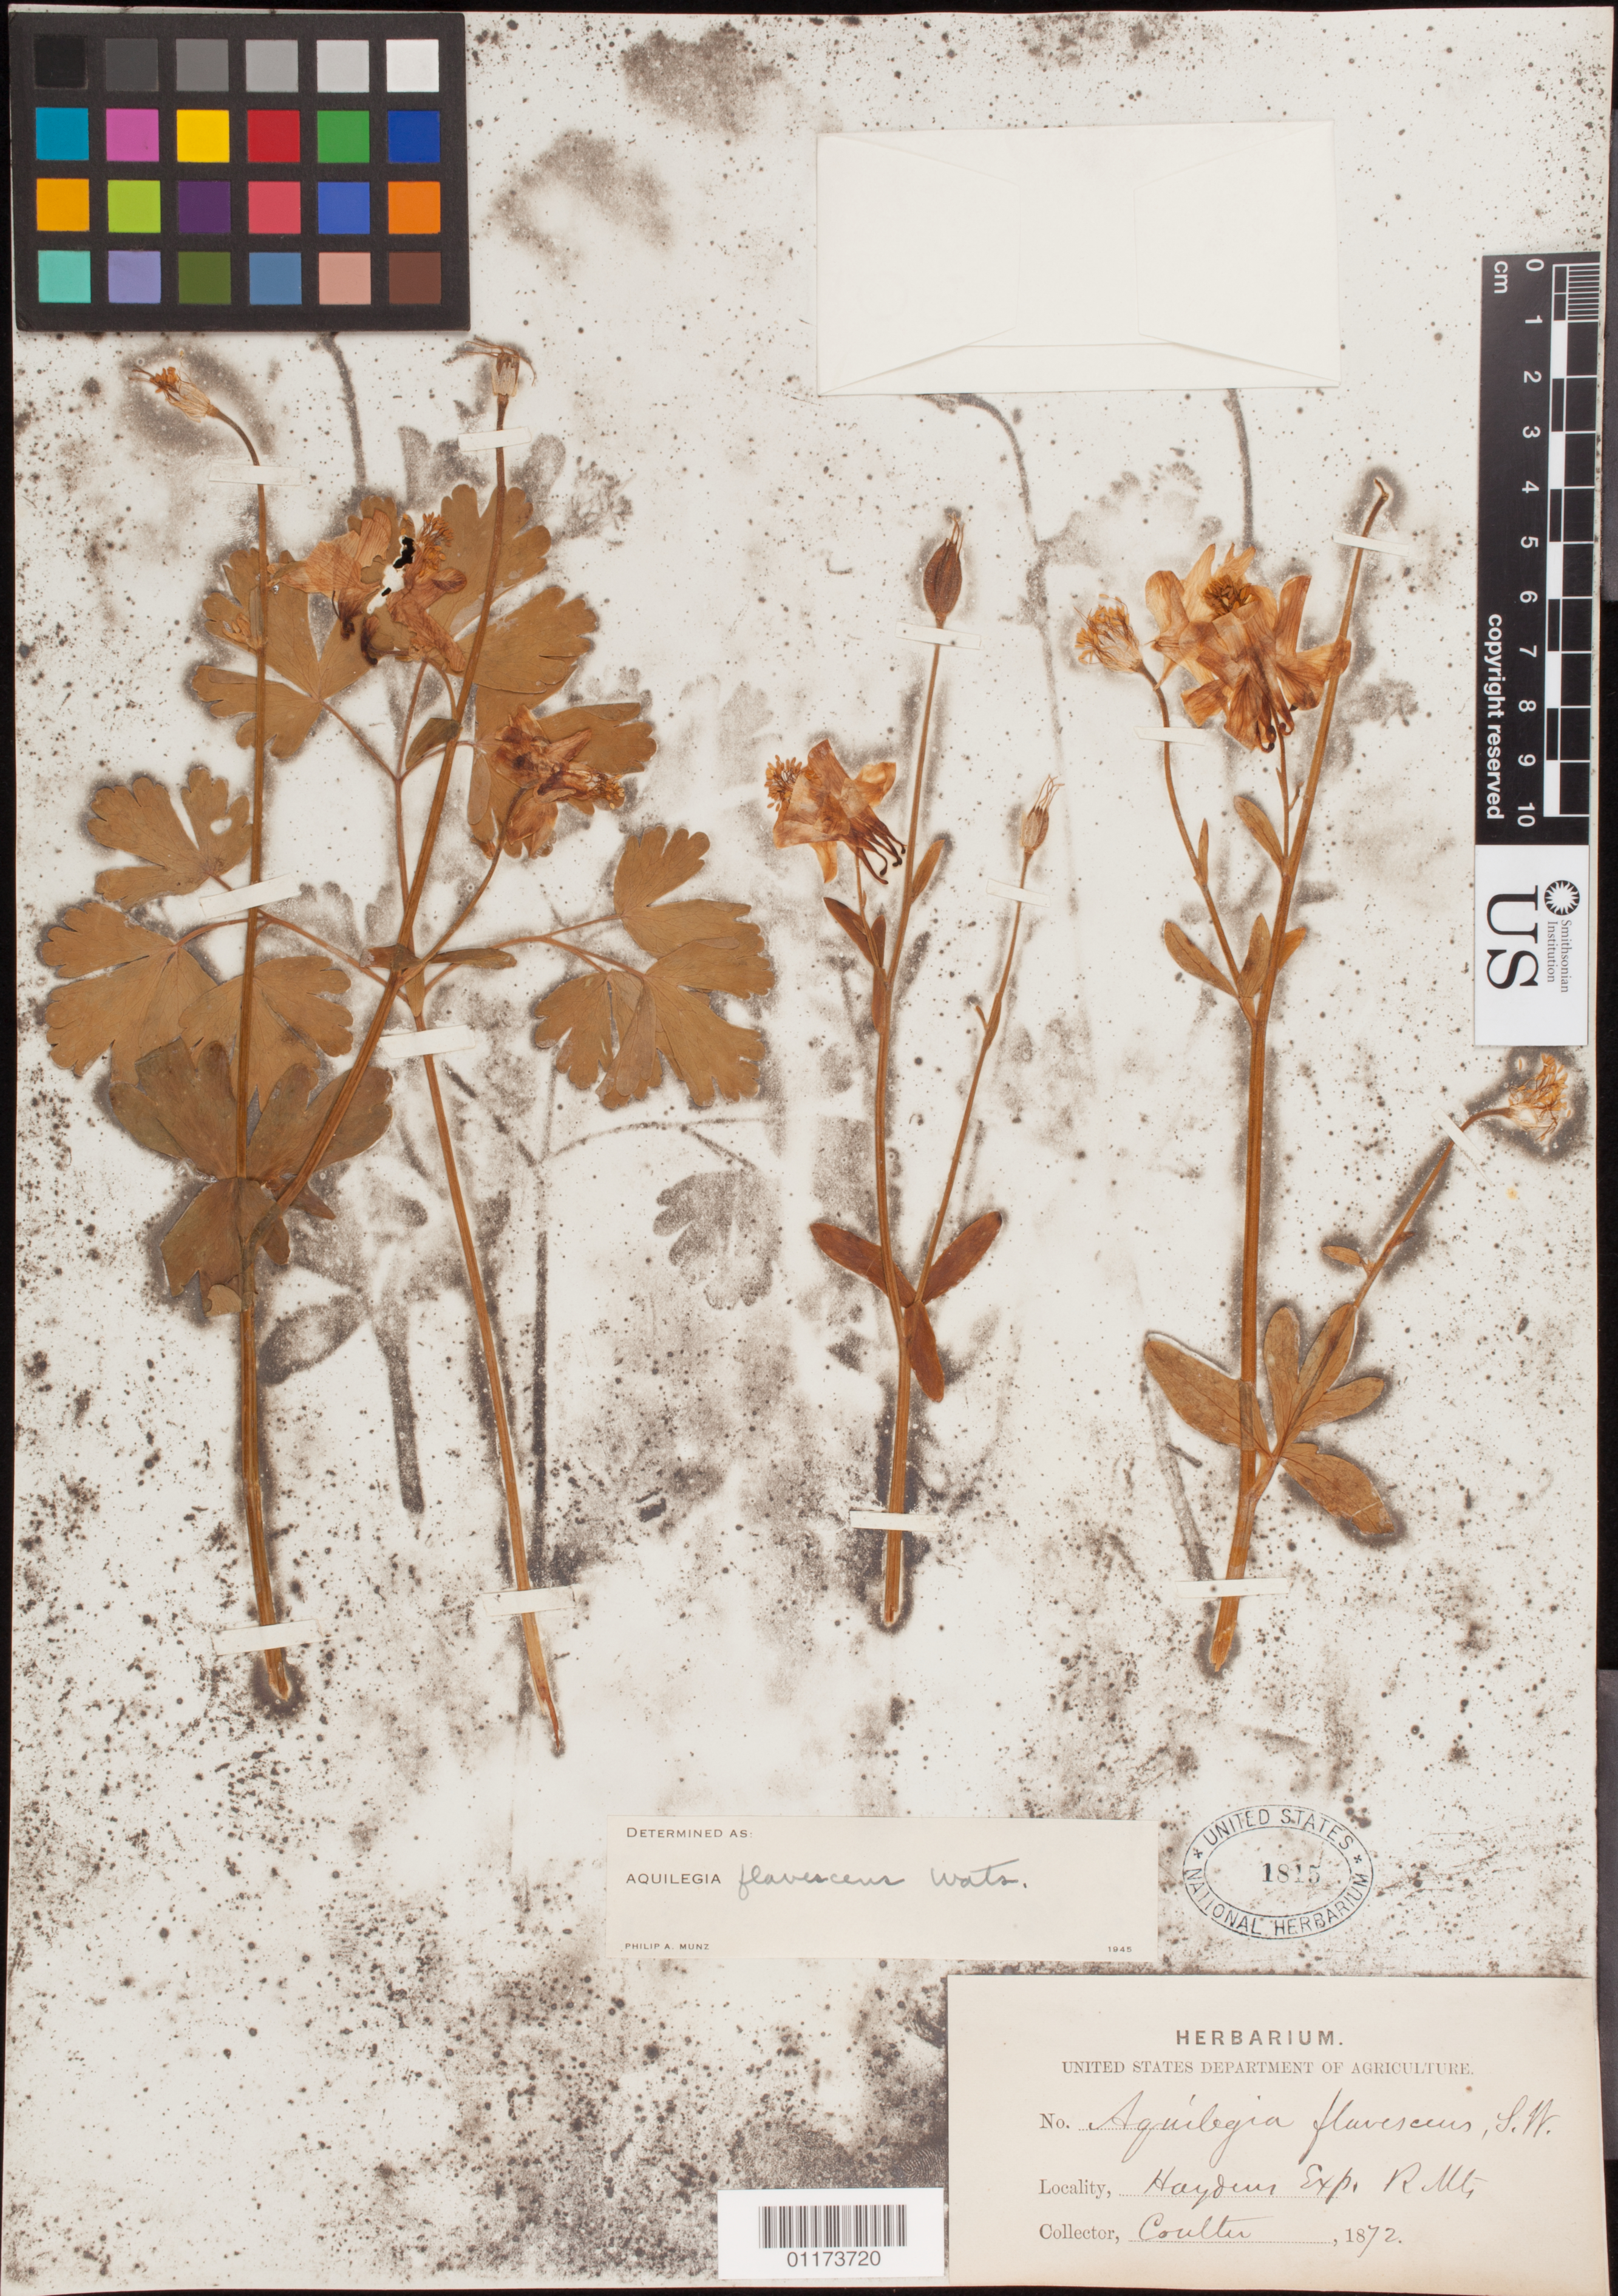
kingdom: Plantae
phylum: Tracheophyta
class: Magnoliopsida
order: Ranunculales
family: Ranunculaceae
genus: Aquilegia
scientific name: Aquilegia flavescens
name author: S. Watson in C. King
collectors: -- Coulter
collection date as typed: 1872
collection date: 1872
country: United States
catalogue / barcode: US 1815